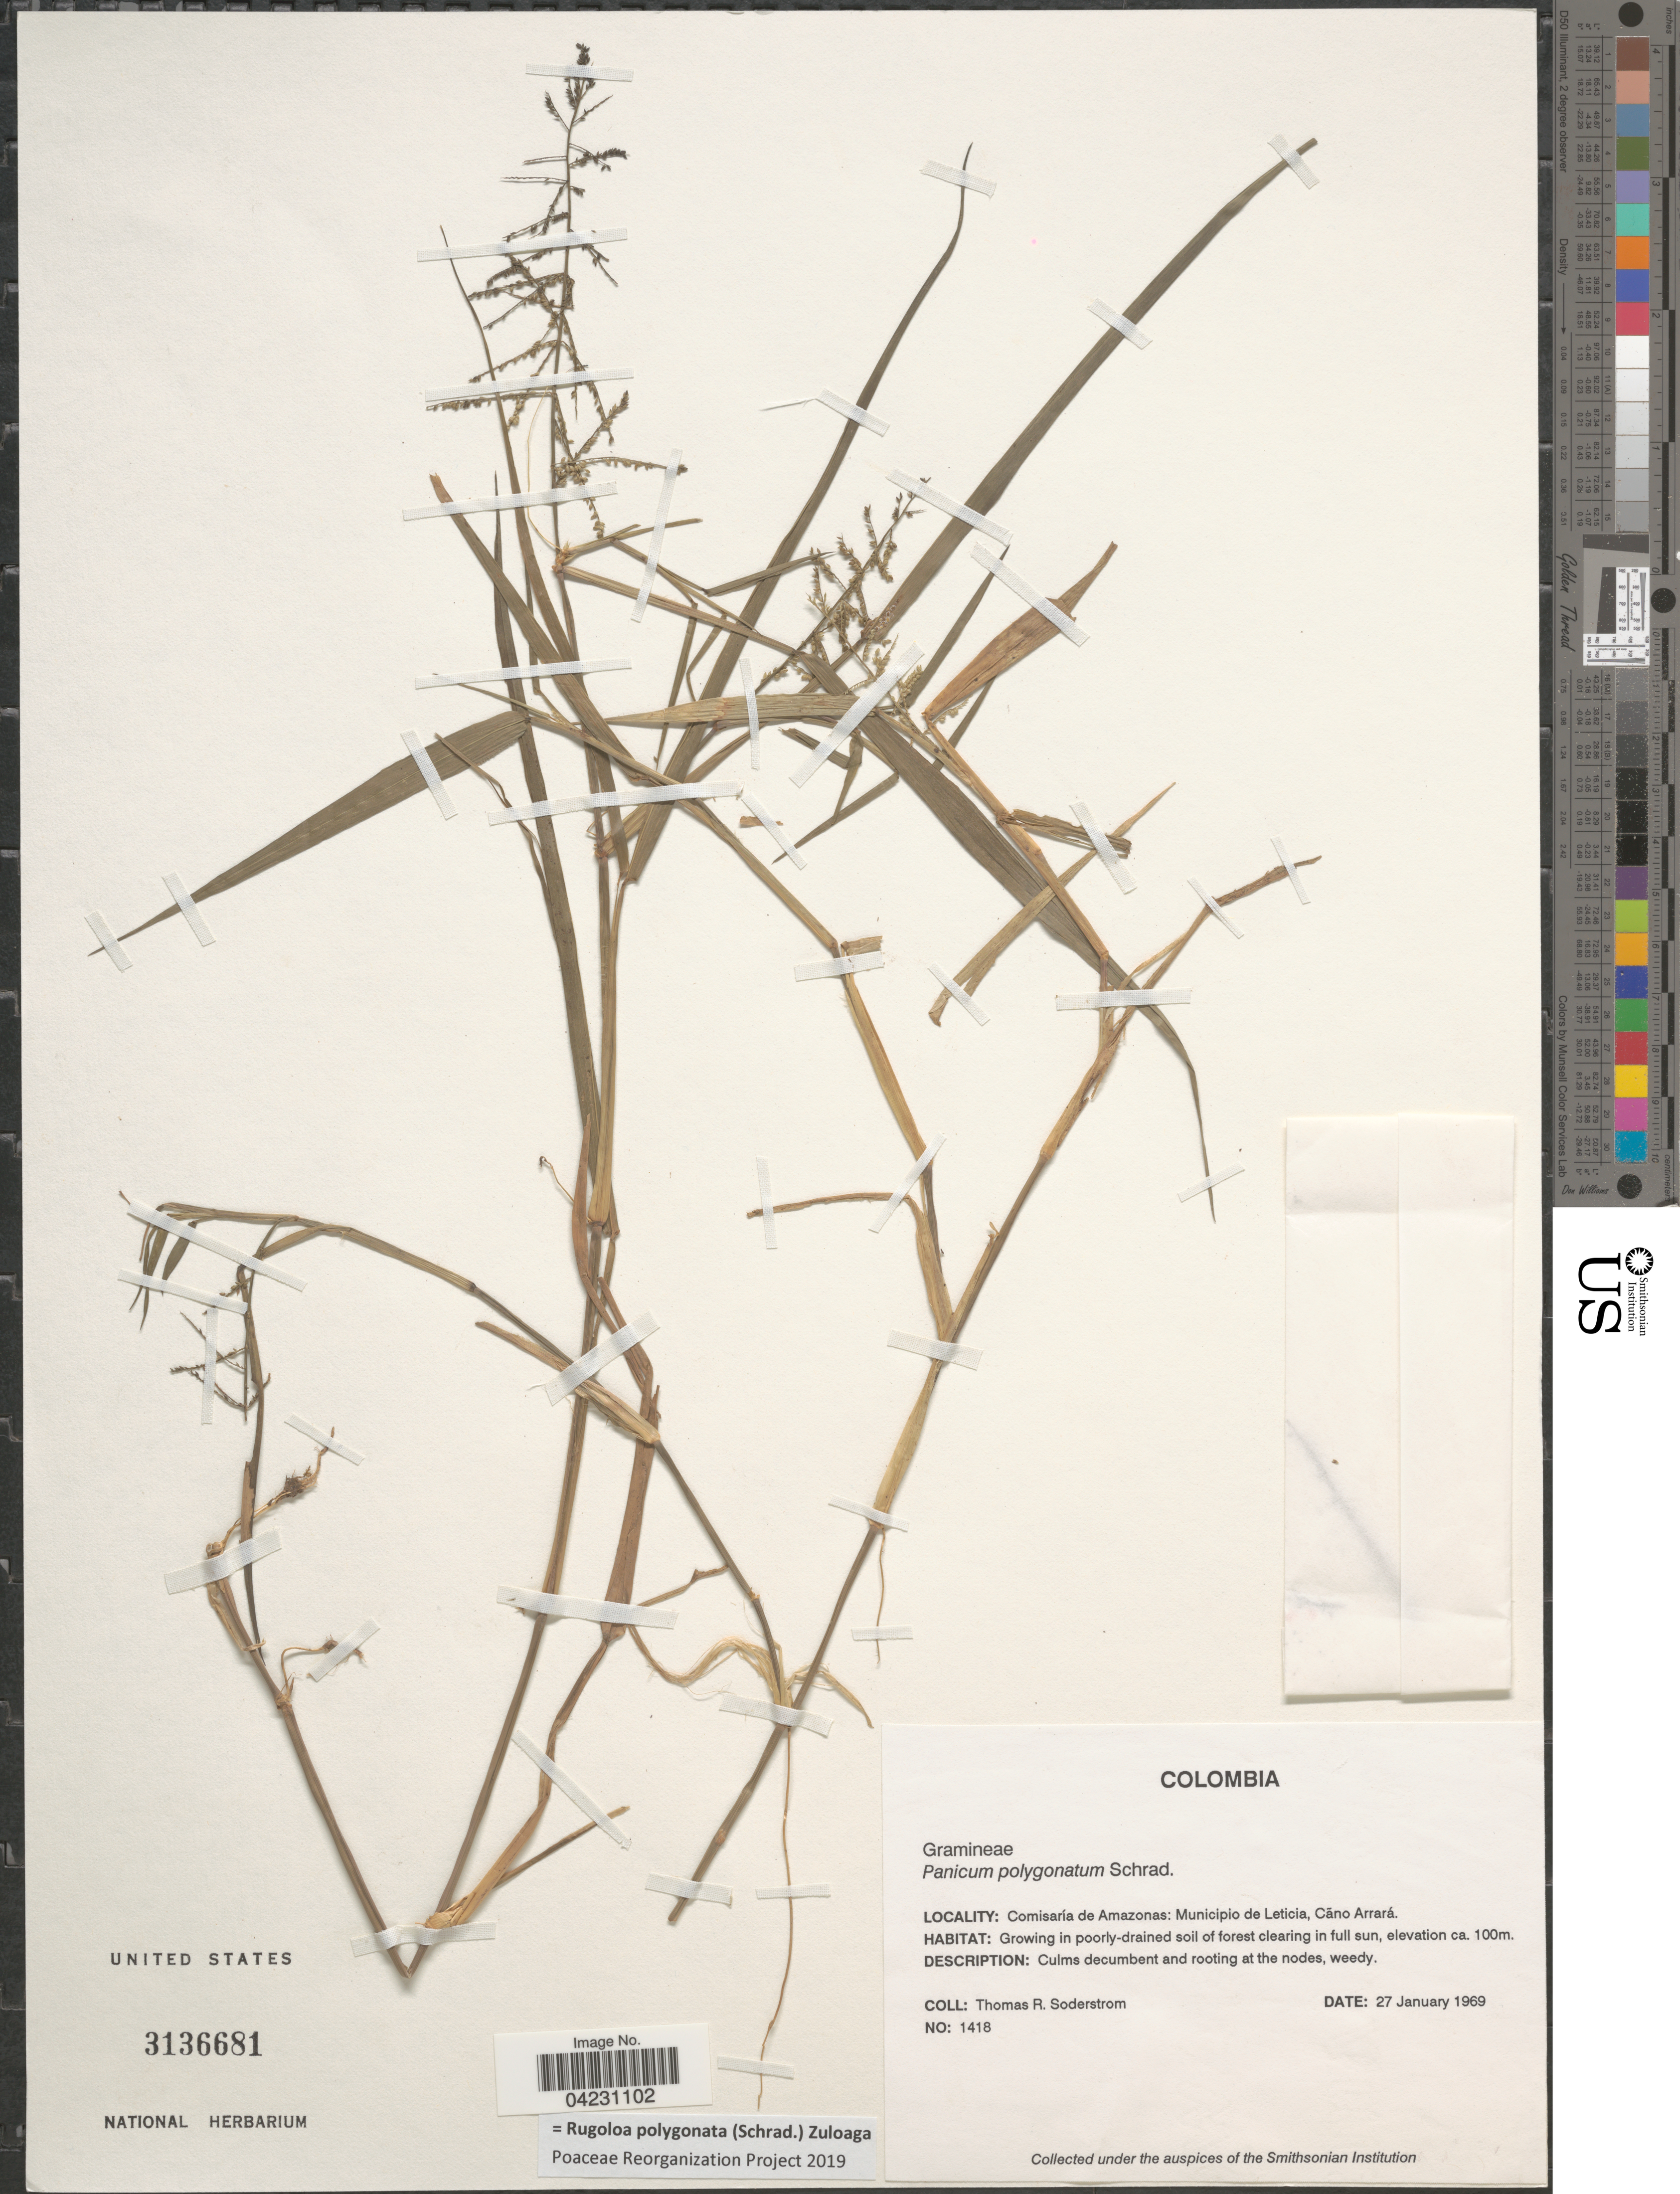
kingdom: Plantae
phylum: Tracheophyta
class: Liliopsida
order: Poales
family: Poaceae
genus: Rugoloa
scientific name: Rugoloa polygonata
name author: (Schrad.) Zuloaga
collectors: T. R. Soderstrom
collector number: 1418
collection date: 1969-01-27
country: Colombia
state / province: Amazônas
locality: Comisaría de Amazonas: Municipio de Leticia, Caño Arrará.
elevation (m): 100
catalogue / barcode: US 3136681